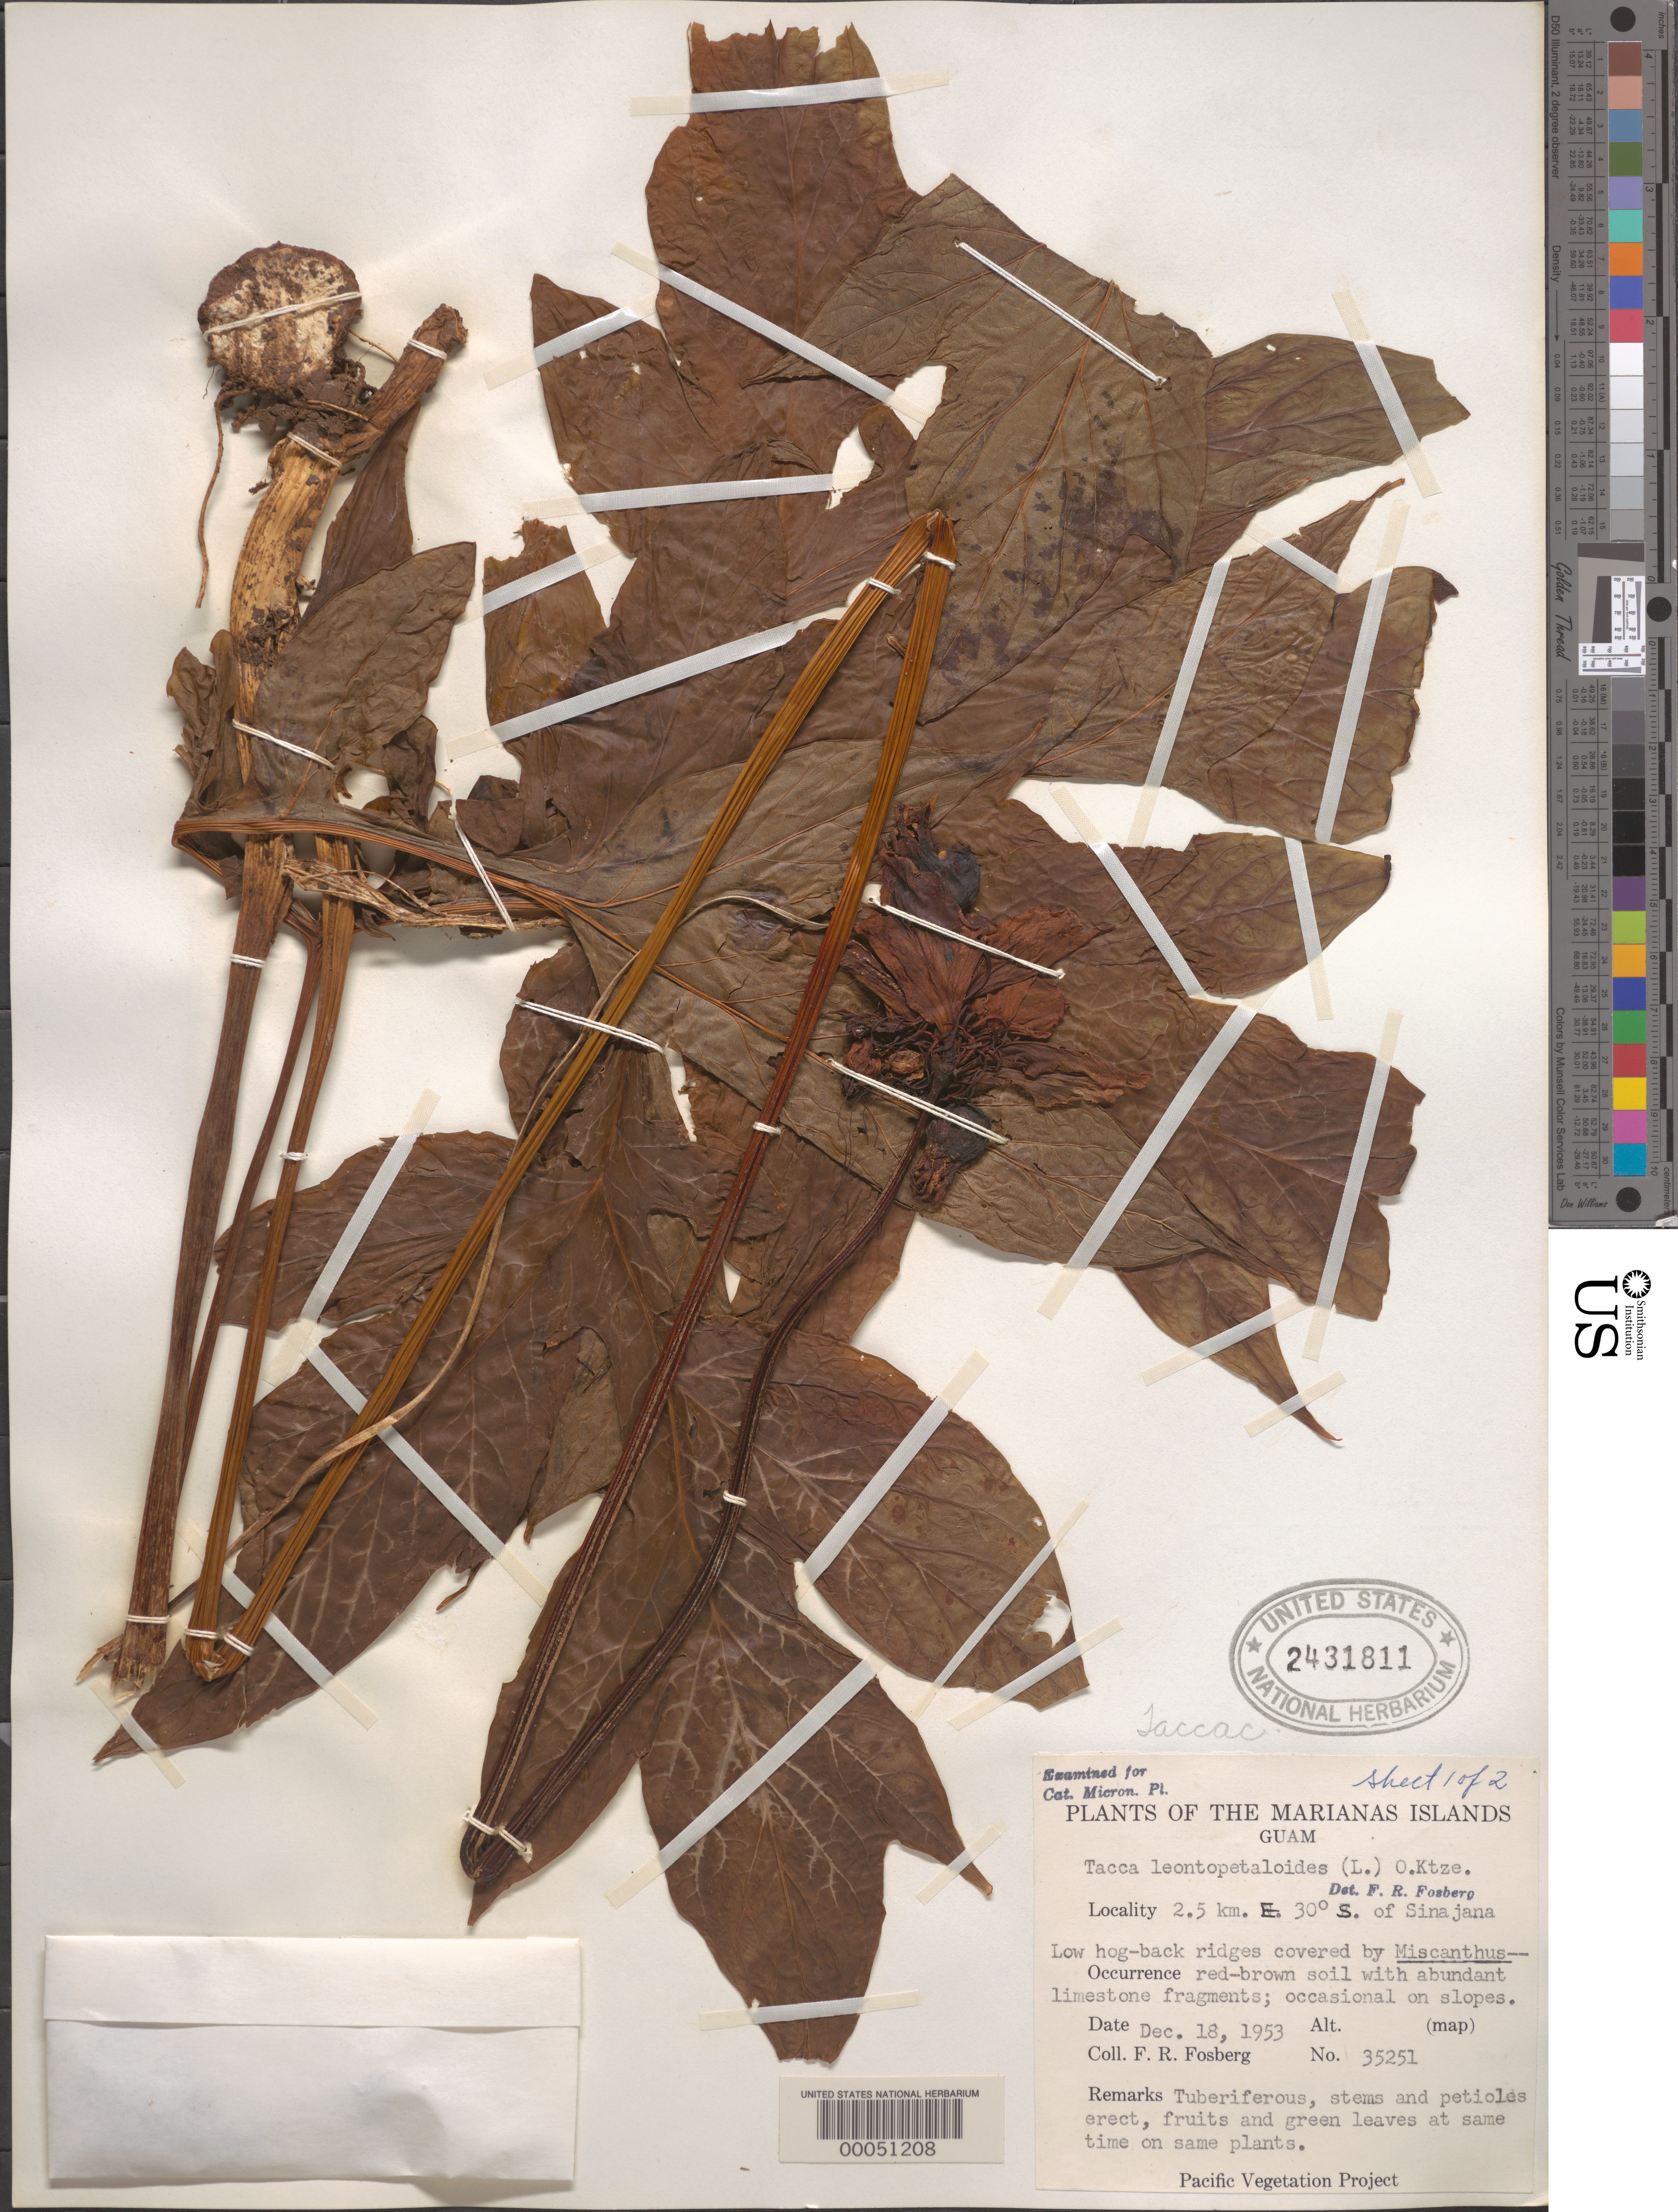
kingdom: Plantae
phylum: Tracheophyta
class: Liliopsida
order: Dioscoreales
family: Dioscoreaceae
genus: Tacca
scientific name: Tacca leontopetaloides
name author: (L.) Kuntze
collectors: F. R. Fosberg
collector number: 35251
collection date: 1953-12-18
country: Guam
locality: The Mariana Islands. 2.5 km. E. 30° S. of Sinajana.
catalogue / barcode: US 2431811